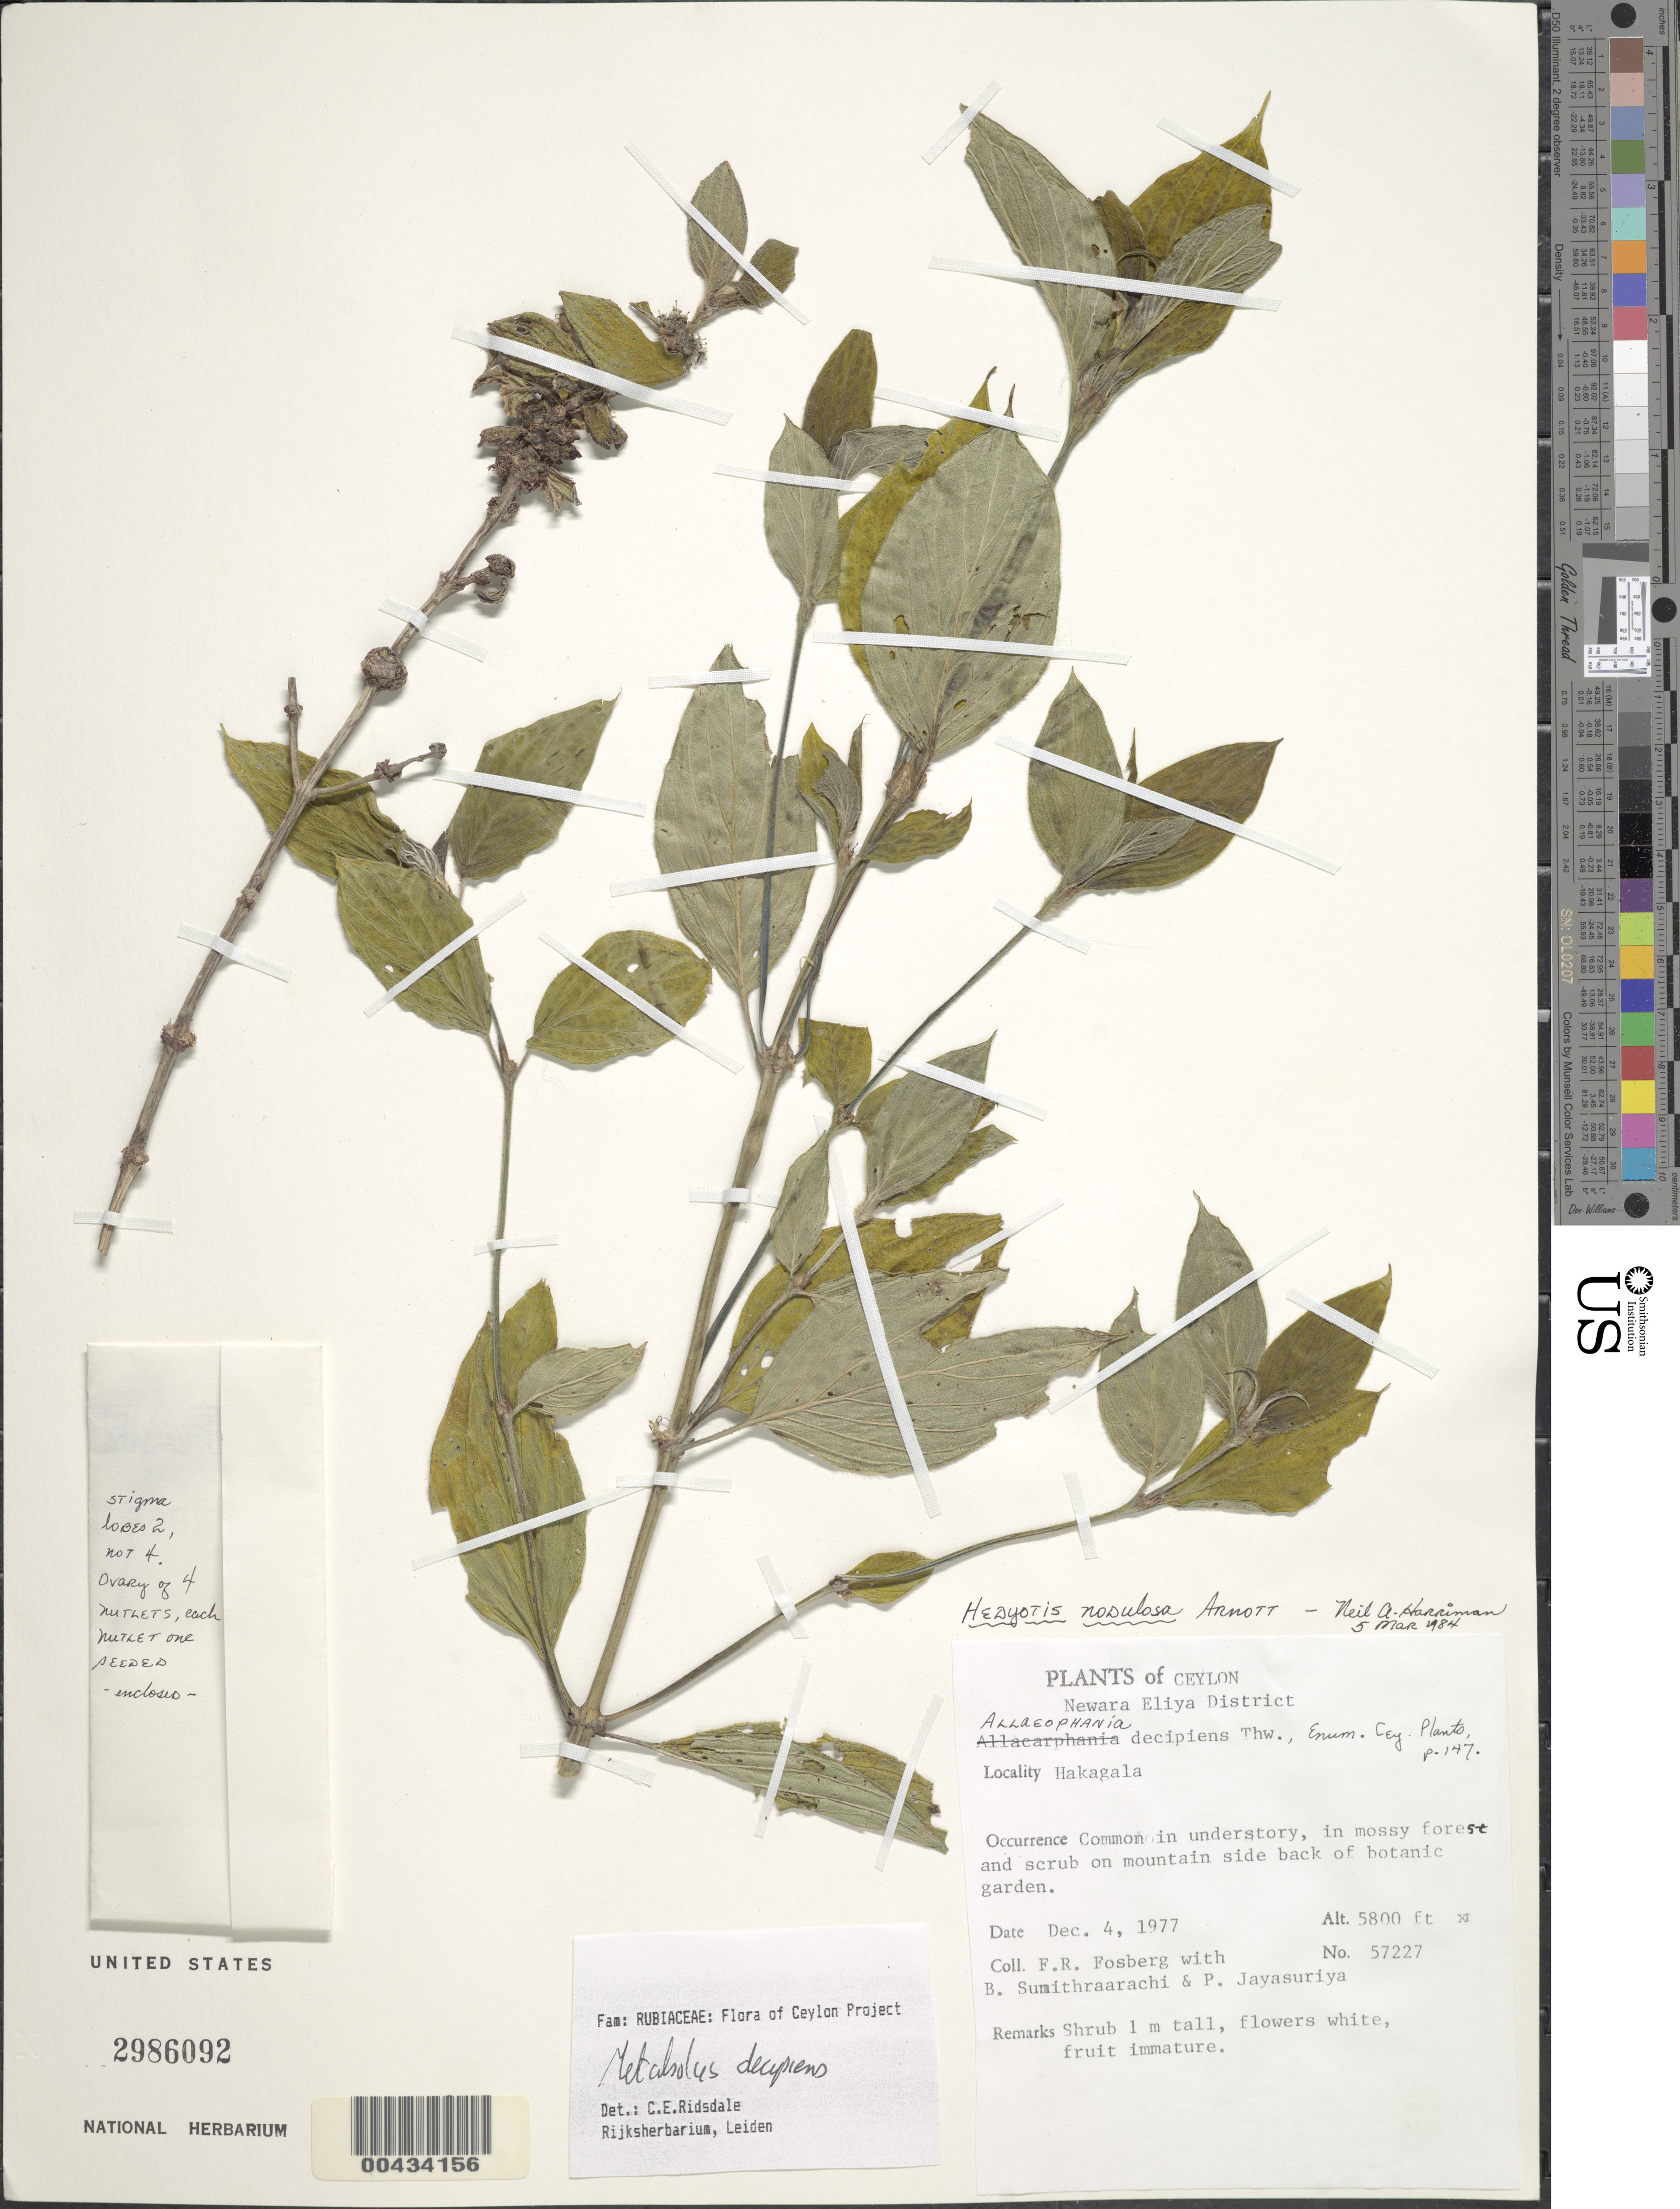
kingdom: Plantae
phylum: Tracheophyta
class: Magnoliopsida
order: Gentianales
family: Rubiaceae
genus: Metabolos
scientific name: Metabolos decepiens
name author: (Thwaites) Ridsdale in sched.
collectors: F. R. Fosberg, D. B. Sumithraarachchi & P. Jayasuriya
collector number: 57227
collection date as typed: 04 Dec 1977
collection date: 1977-12-04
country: Sri Lanka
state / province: Central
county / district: Nuwara Eliya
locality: Hakagala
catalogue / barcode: US 2986092